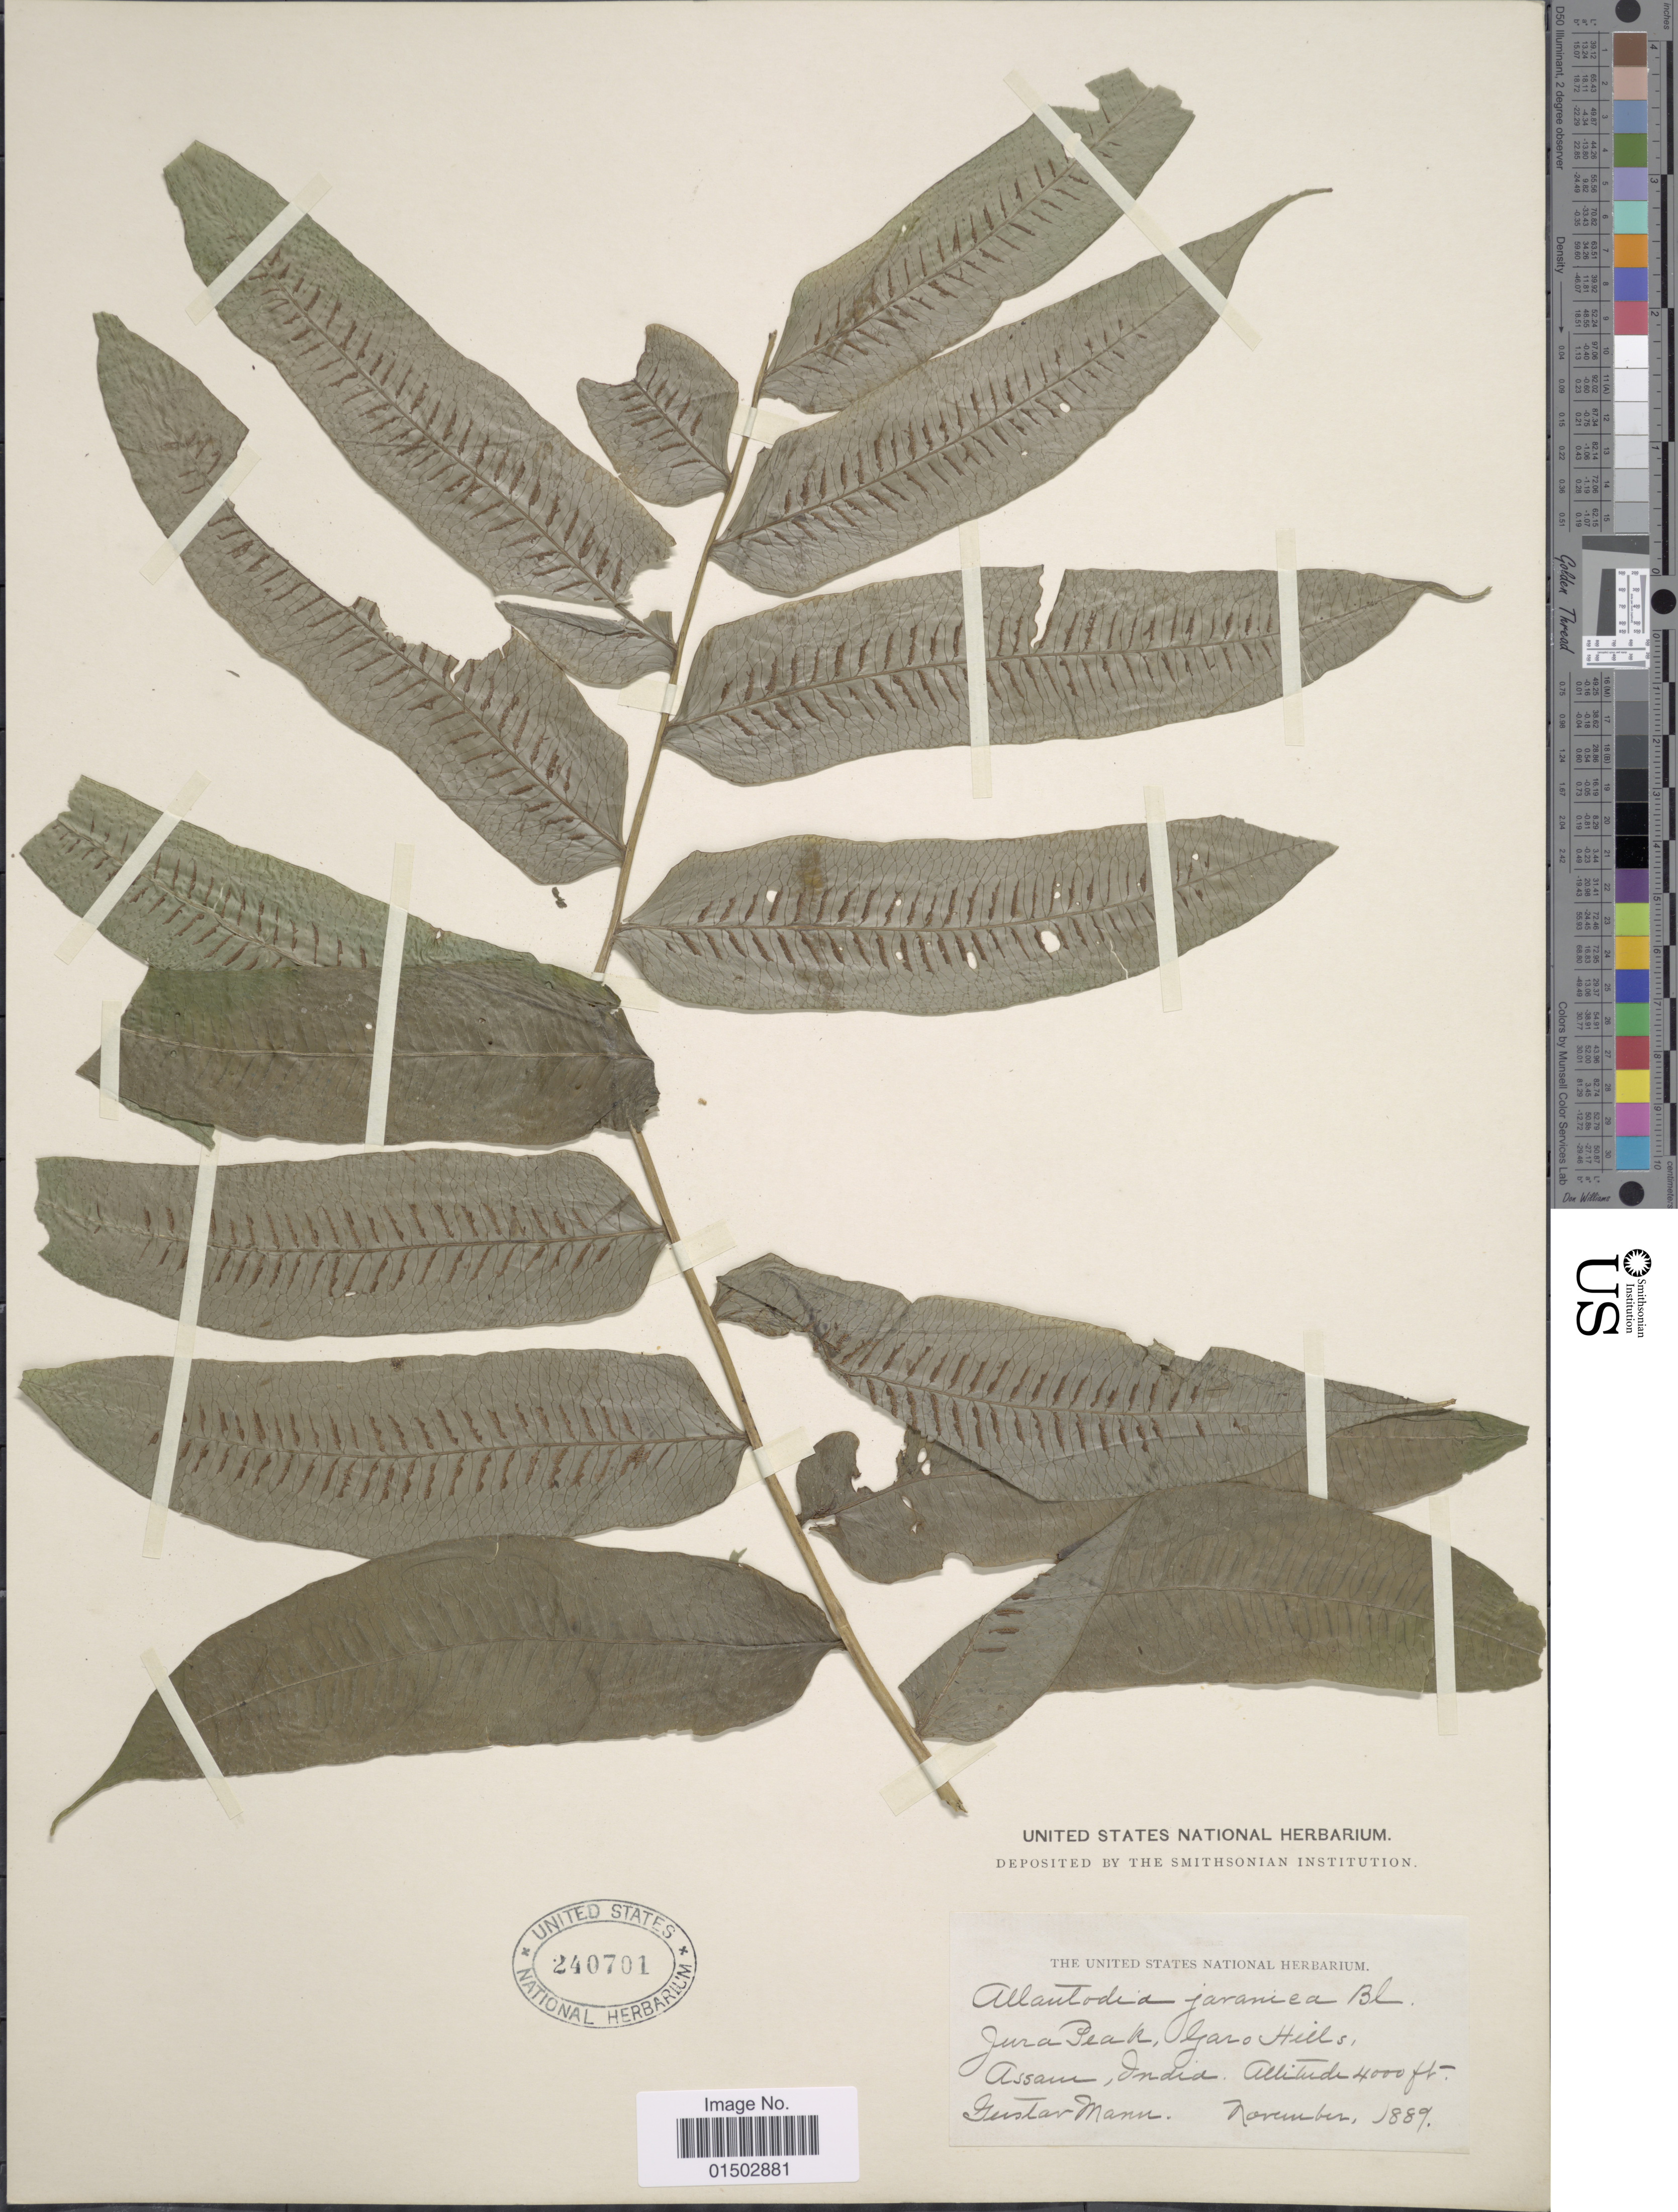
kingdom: Plantae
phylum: Tracheophyta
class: Polypodiopsida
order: Polypodiales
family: Diplaziopsidaceae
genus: Diplaziopsis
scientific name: Diplaziopsis javanica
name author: (Blume) C. Chr.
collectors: G. Mann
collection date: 1889-11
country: India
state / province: Meghalaya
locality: Jura Peak, Garo Hills, Assam.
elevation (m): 1219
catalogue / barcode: US 240701